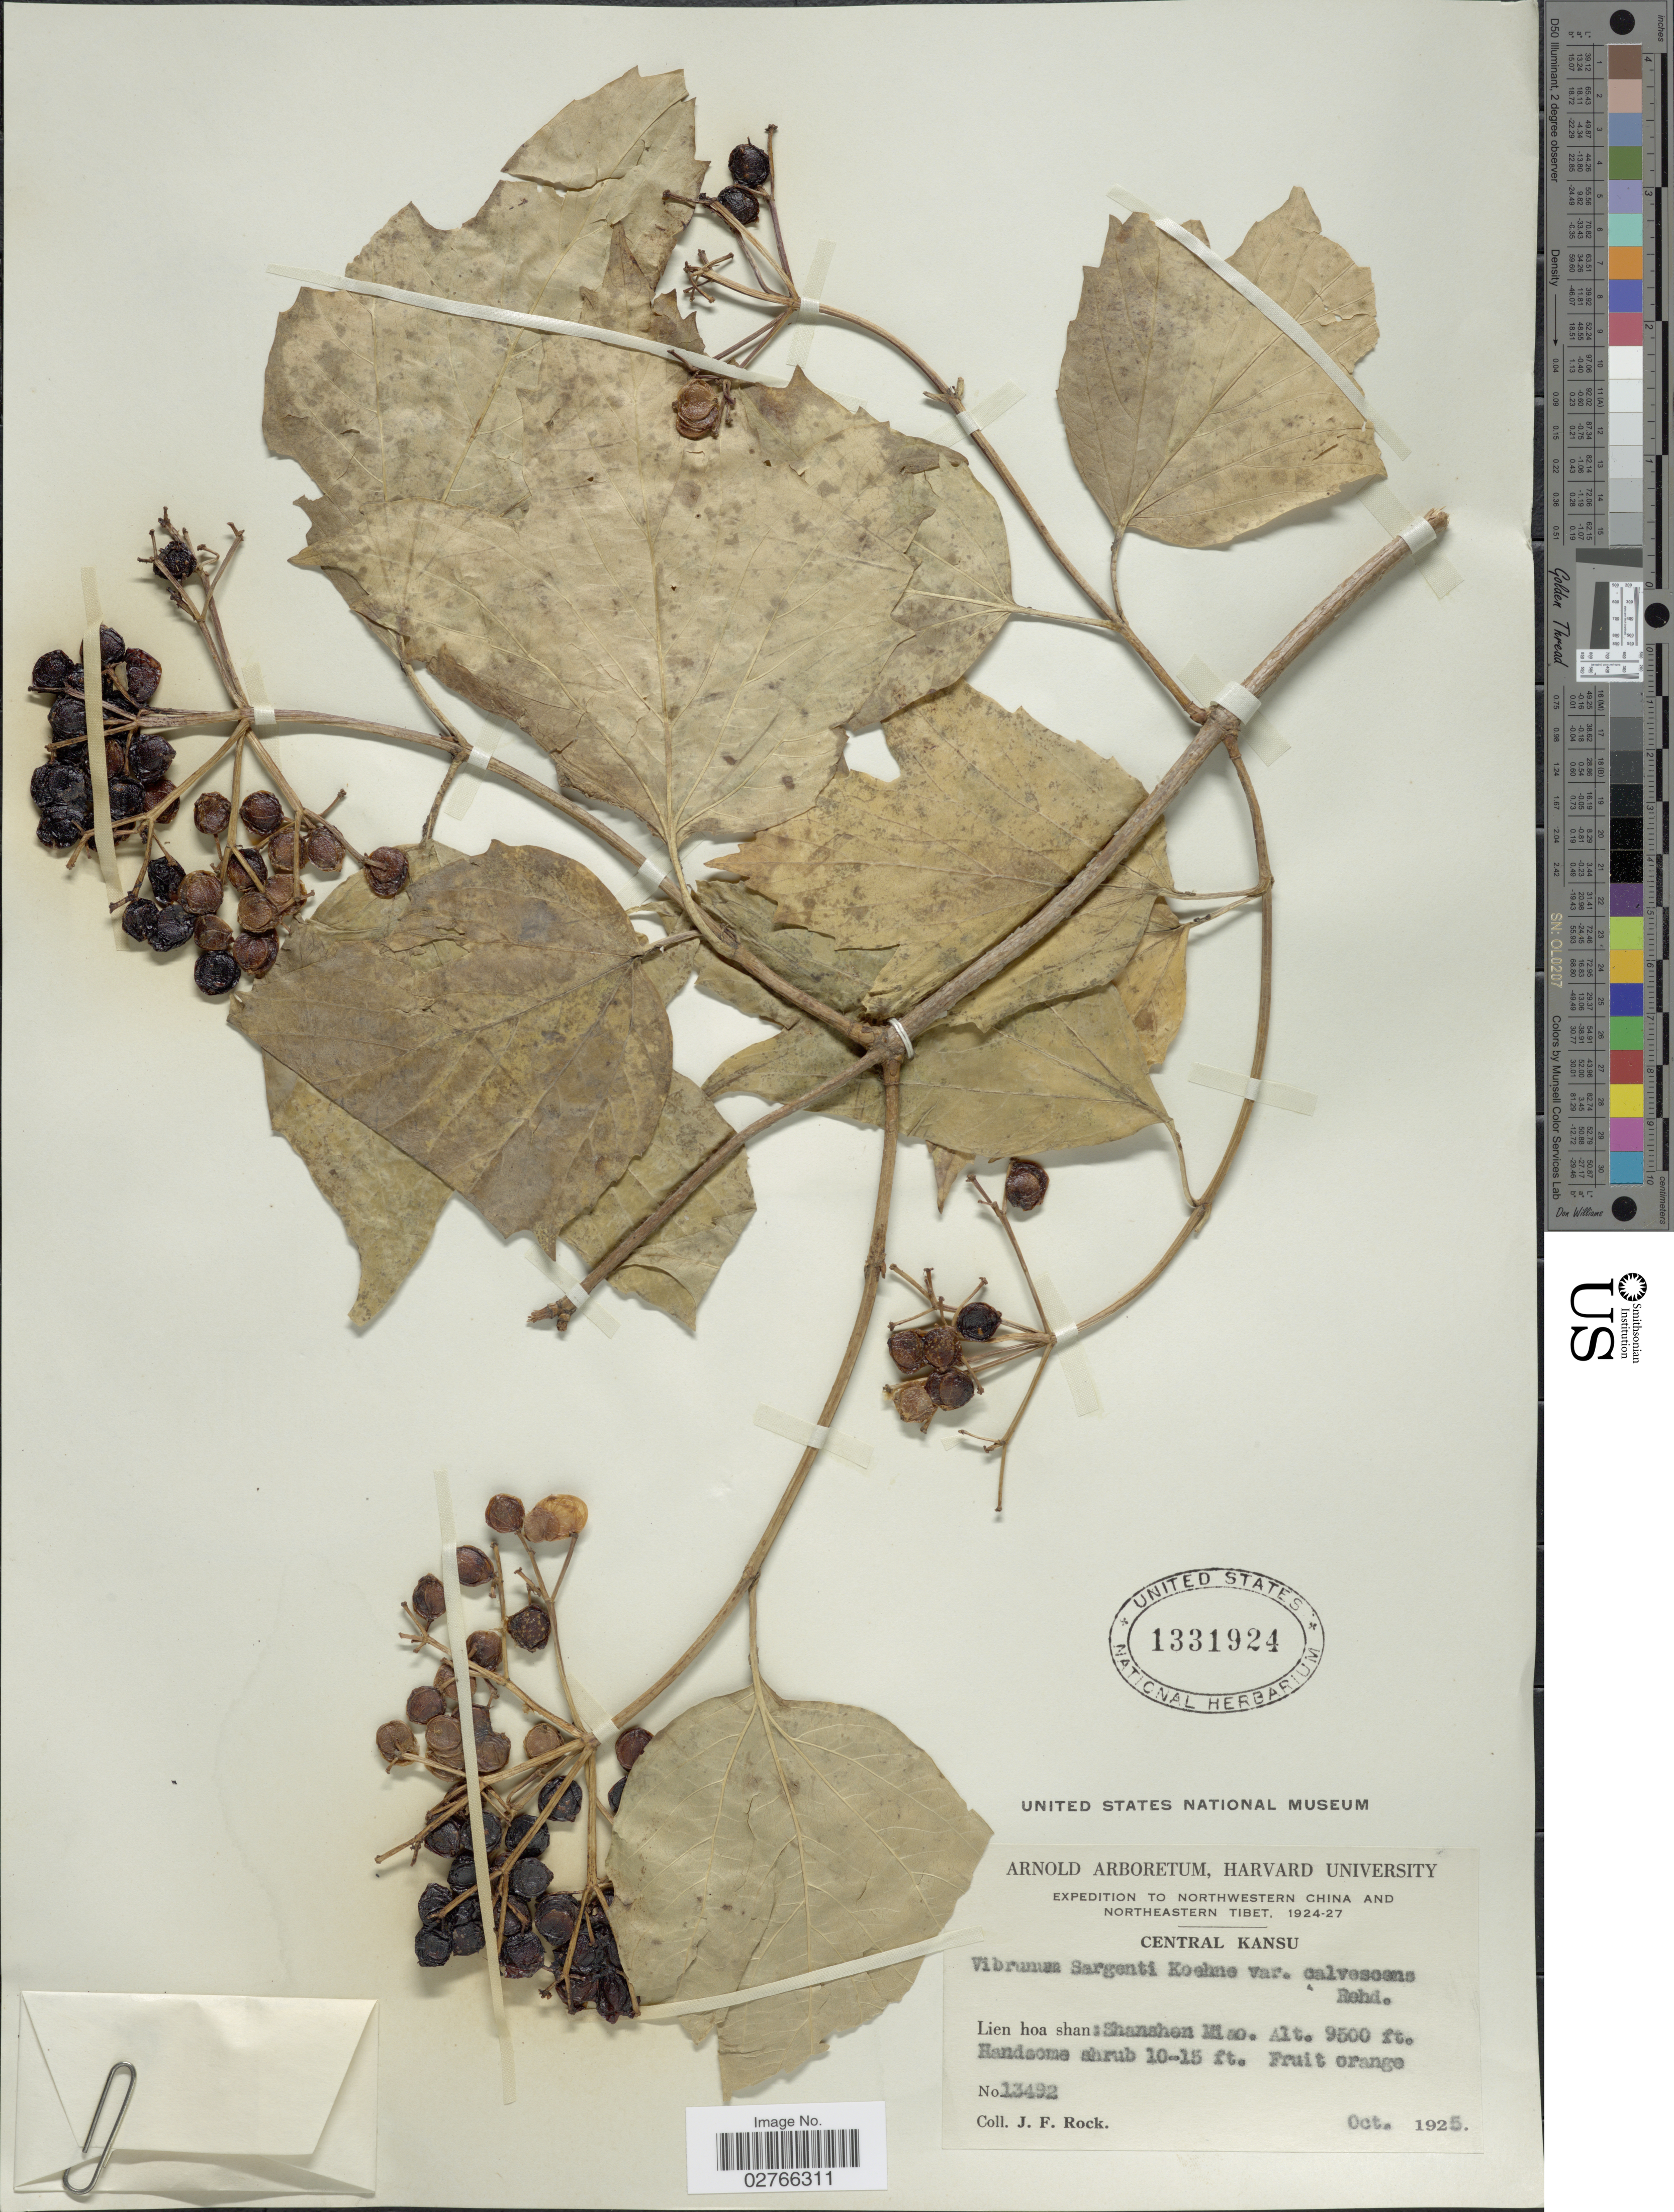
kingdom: Plantae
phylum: Tracheophyta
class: Magnoliopsida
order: Dipsacales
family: Viburnaceae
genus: Viburnum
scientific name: Viburnum opulus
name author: L.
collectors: J. Rock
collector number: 13492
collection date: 1925-10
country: China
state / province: Gansu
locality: Northwestern China and Northeastern Tibet, Central Kansu, Lien hoa shan: Shanshen Miao.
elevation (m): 2896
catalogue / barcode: US 1331924